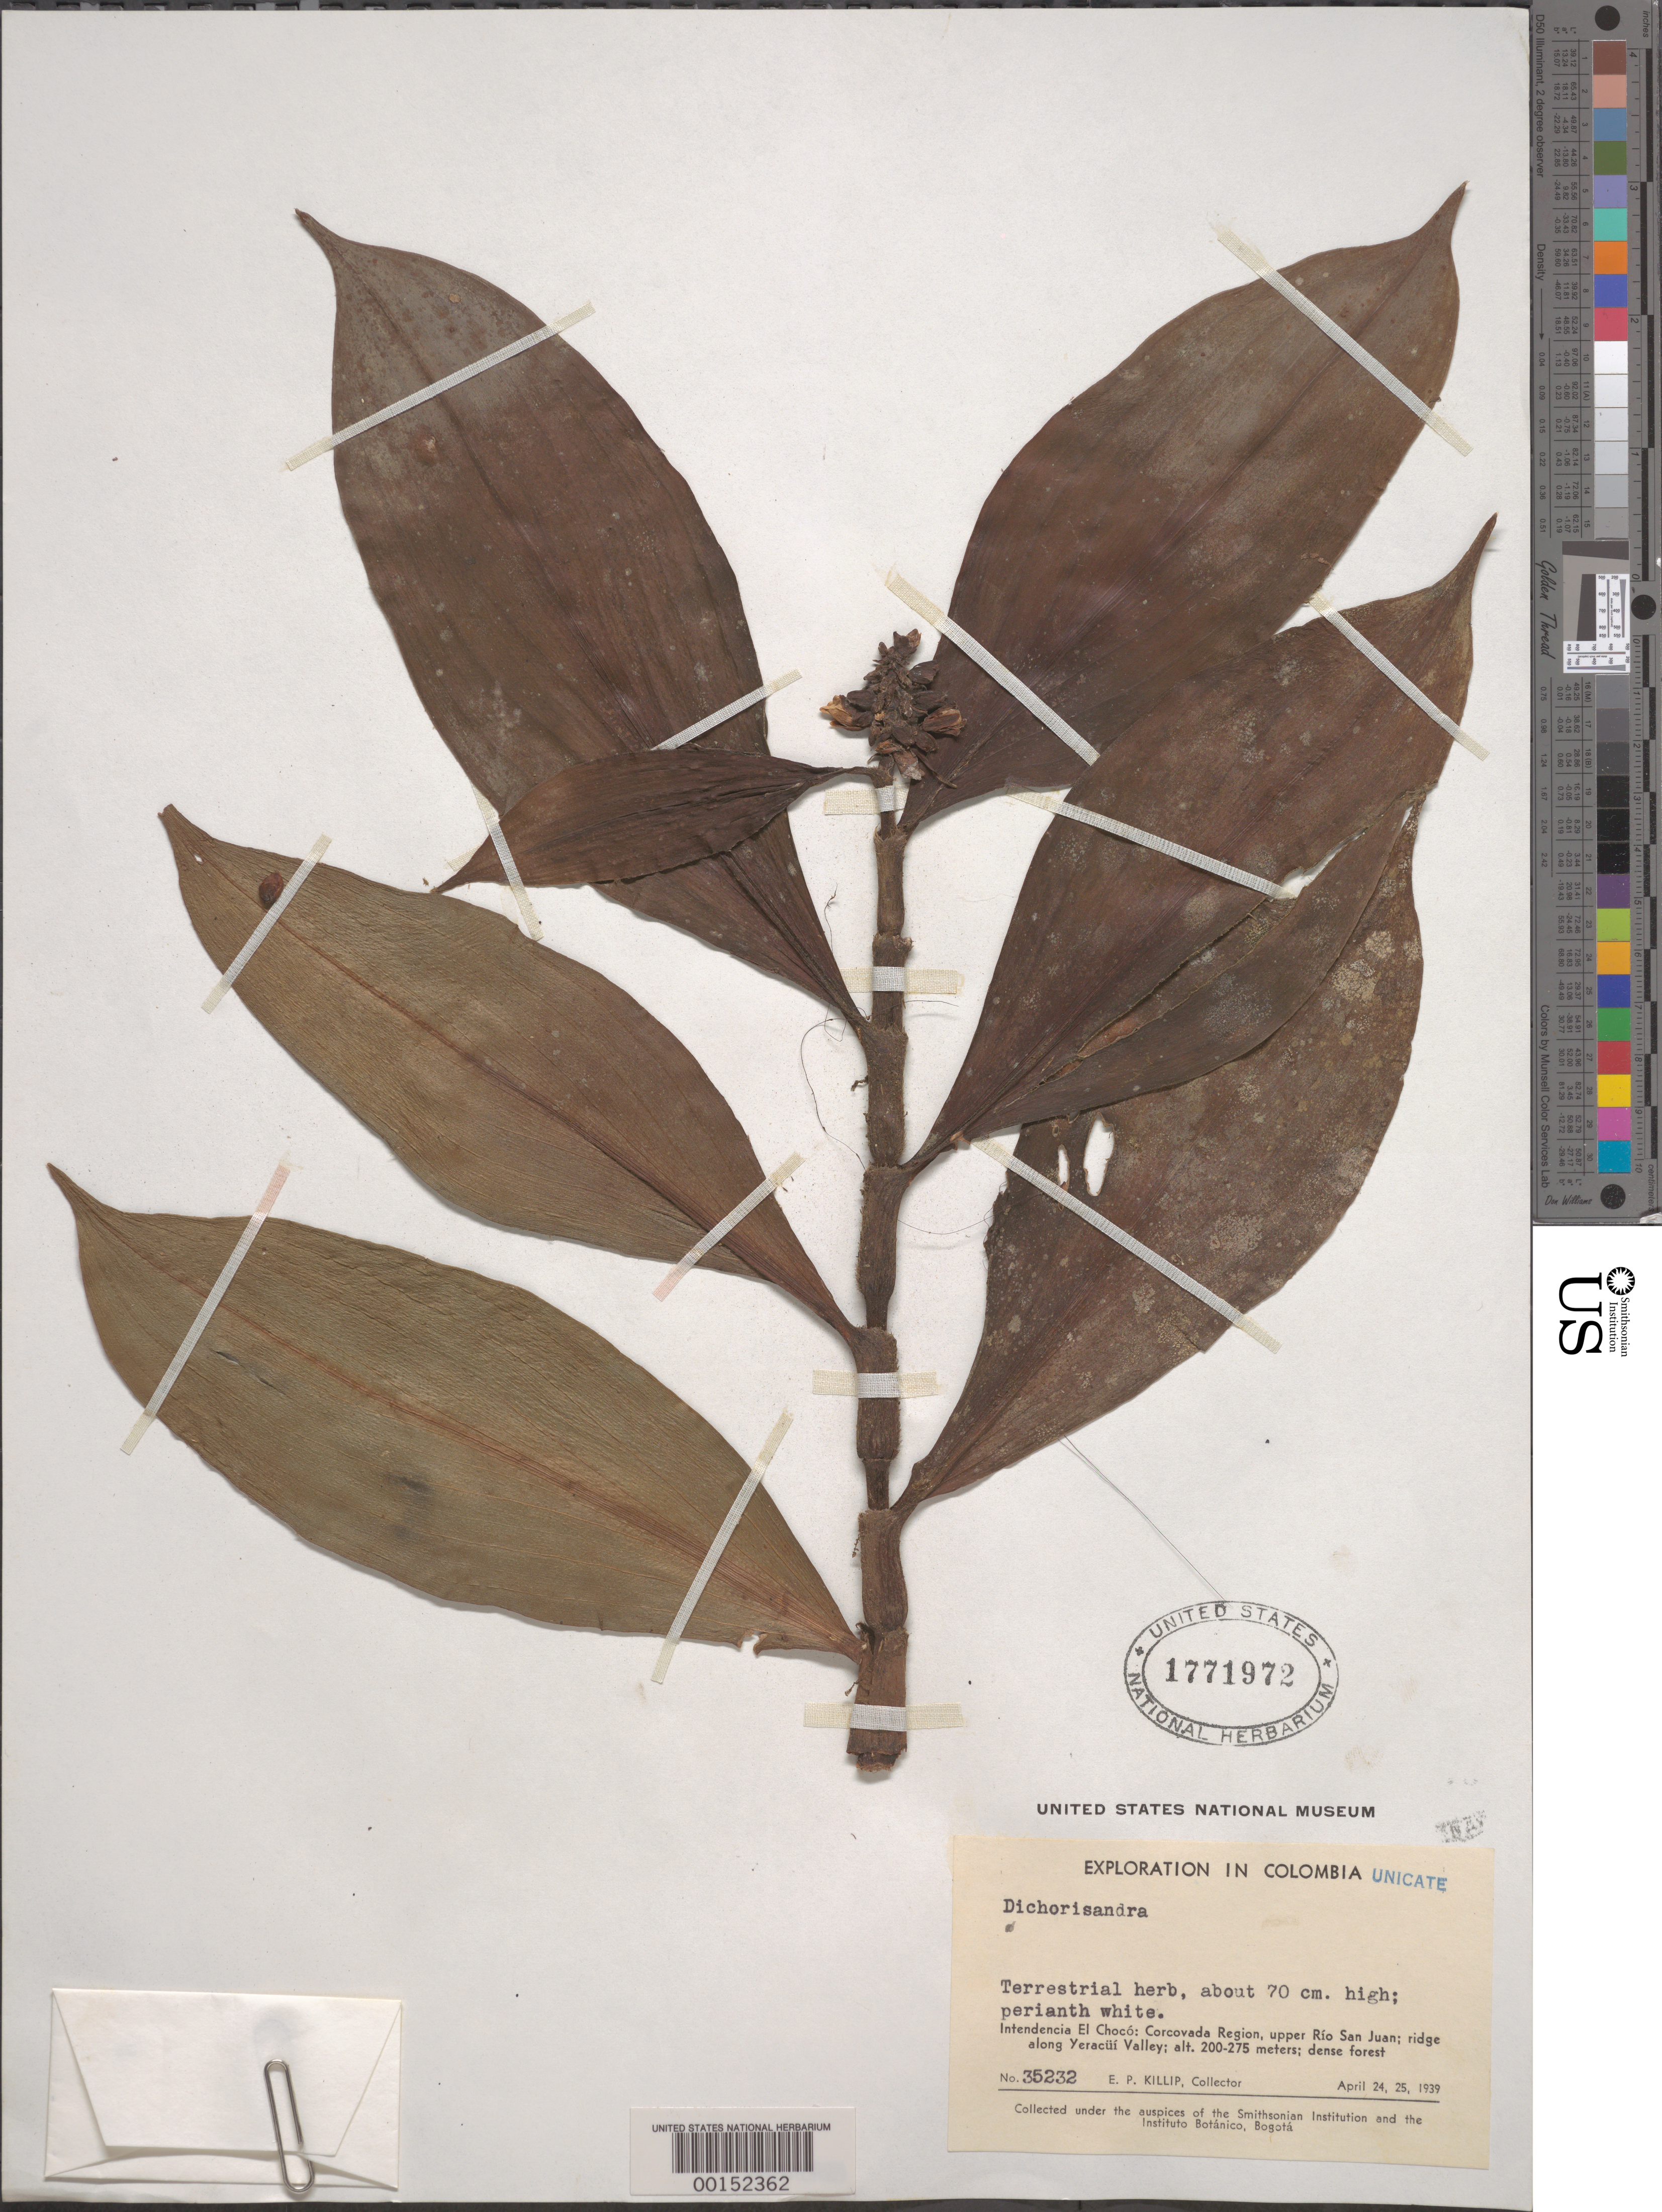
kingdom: Plantae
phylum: Tracheophyta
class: Liliopsida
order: Commelinales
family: Commelinaceae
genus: Dichorisandra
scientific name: Dichorisandra bonitana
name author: Philipson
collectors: E. P. Killip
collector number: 35232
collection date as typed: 24 Apr 1939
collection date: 1939-04-24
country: Colombia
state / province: Chocó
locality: Corcovada region, upper Rio San Juan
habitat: Ridge; dense forest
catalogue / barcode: US 1771972